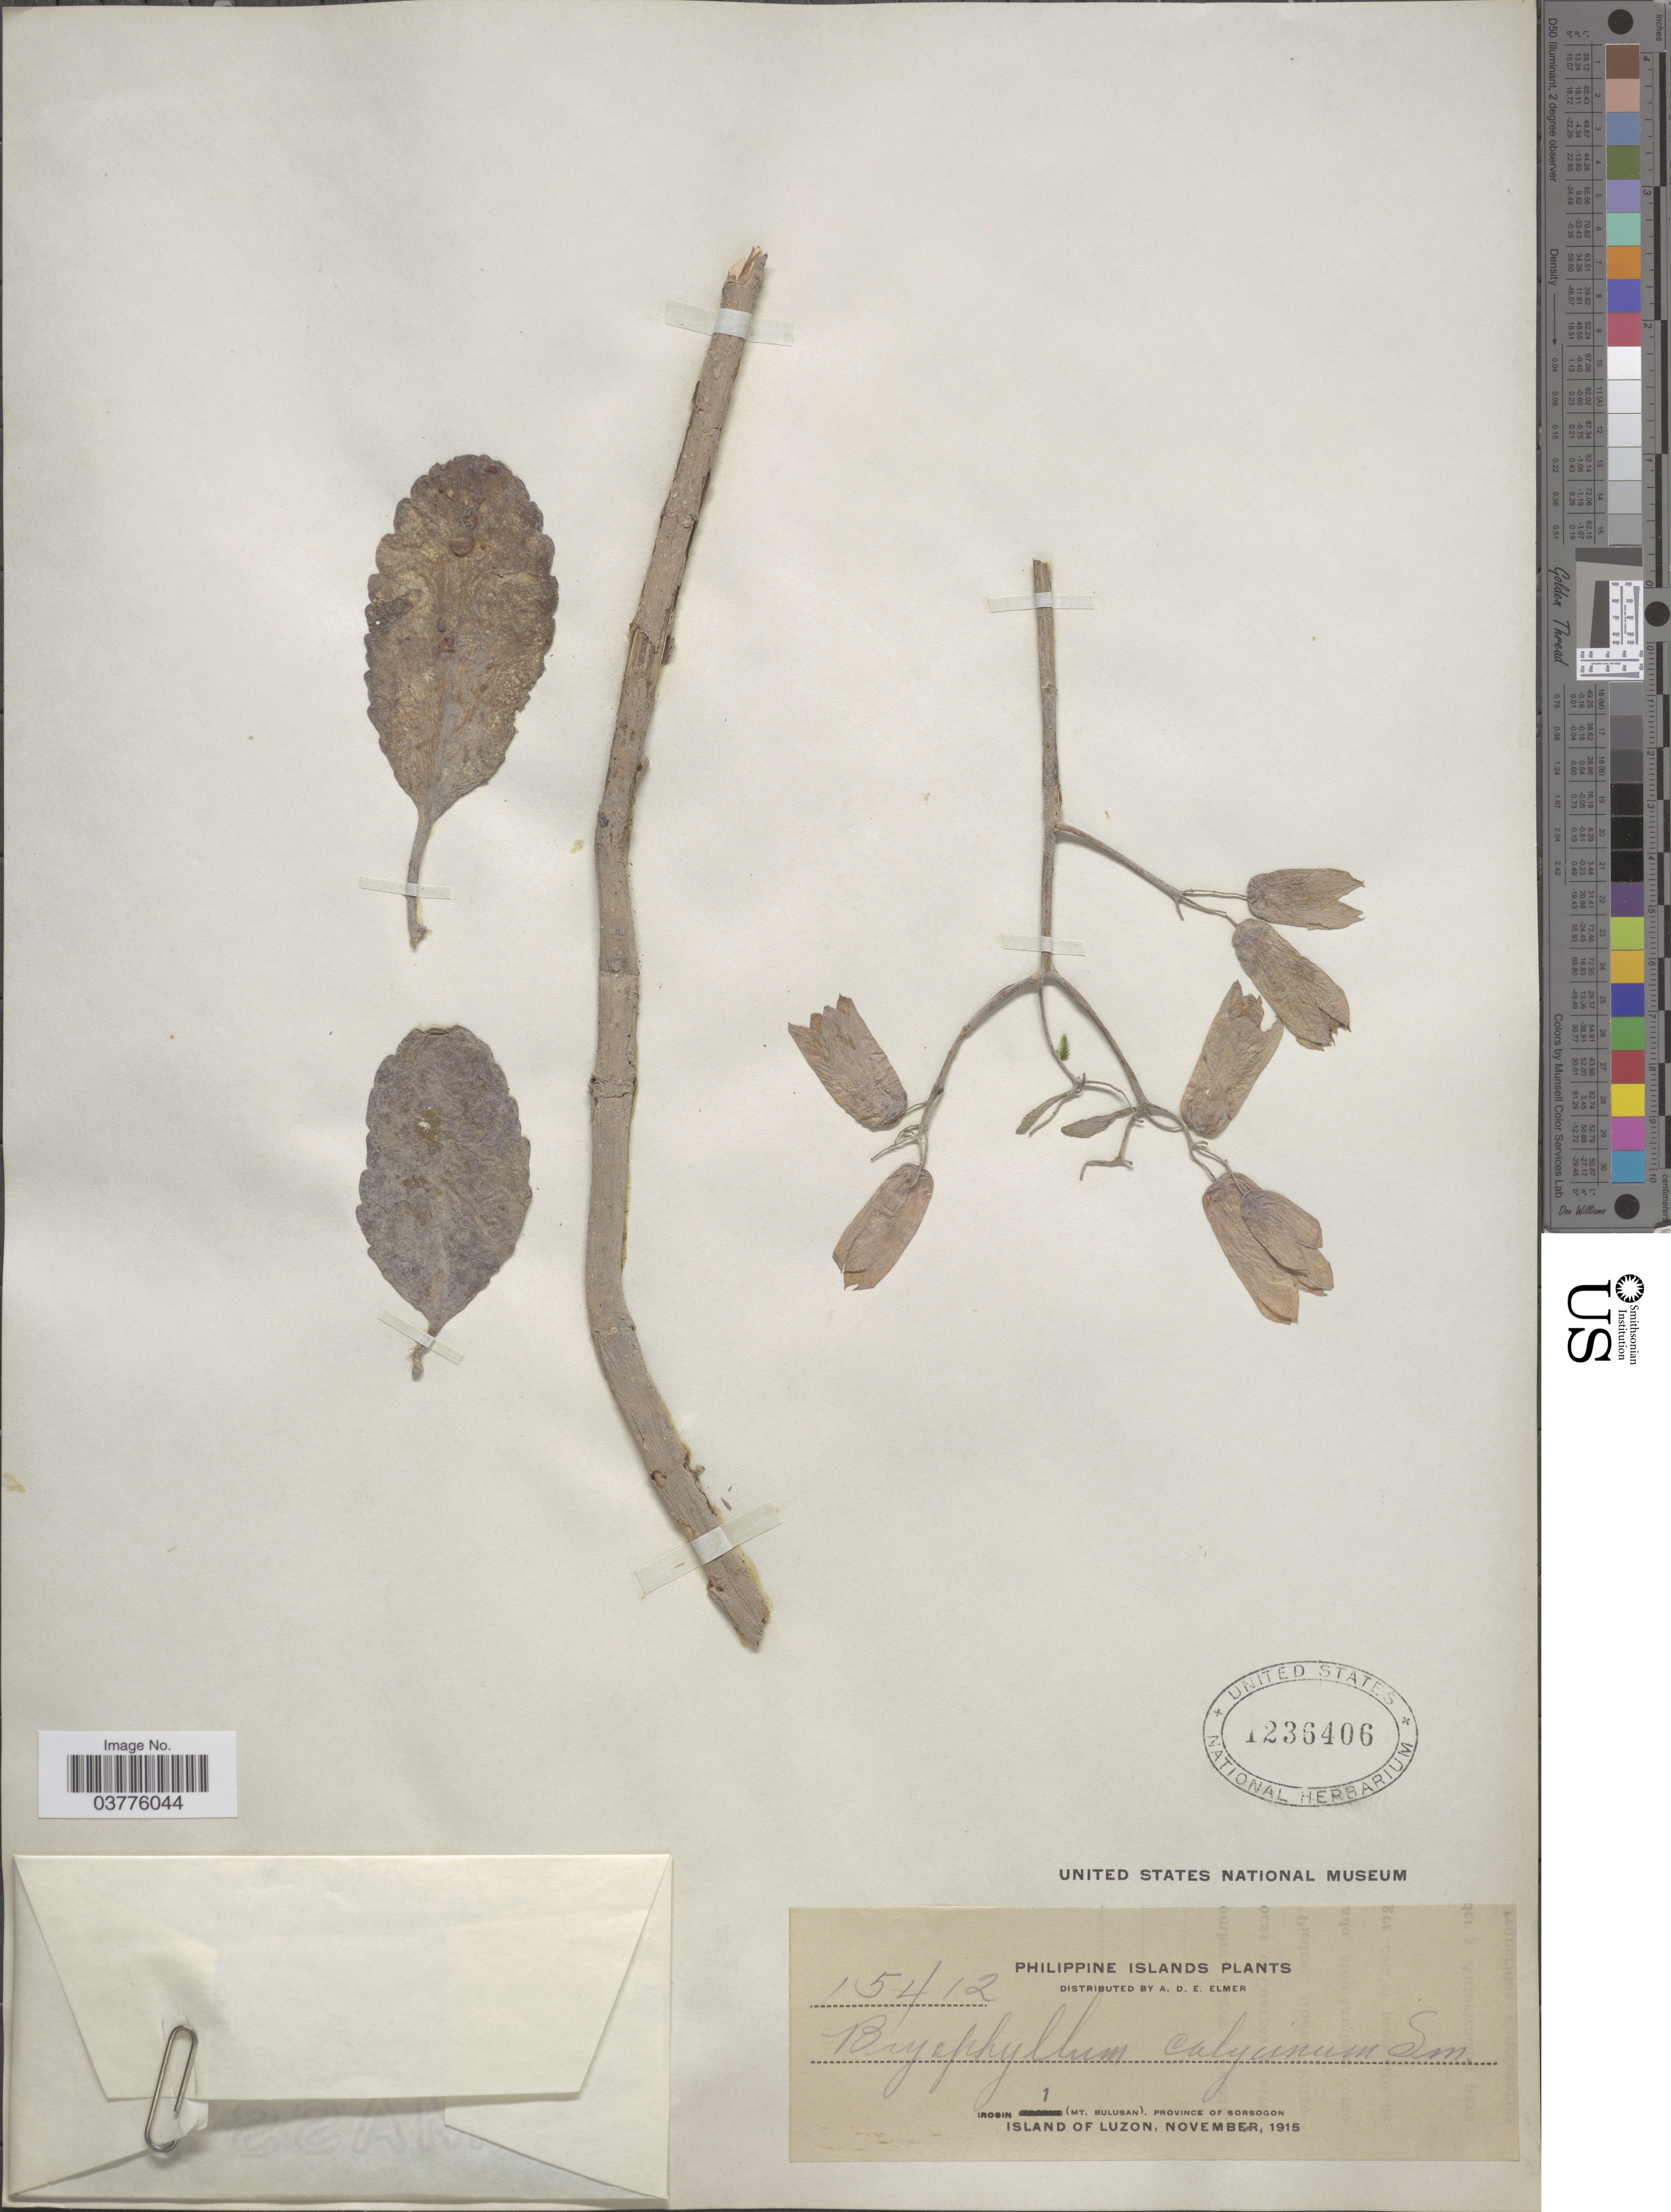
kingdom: Plantae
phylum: Tracheophyta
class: Magnoliopsida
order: Saxifragales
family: Crassulaceae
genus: Kalanchoe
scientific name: Kalanchoe pinnata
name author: (Lam.) Pers.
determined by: Strong, Mark T., (BOT), Smithsonian Institution - National Museum of Natural History (UNITED STATES)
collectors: A. D. E. Elmer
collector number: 15412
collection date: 1915-11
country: Philippines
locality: Irosin (Mt. Bulusan), Province of Sorsogon. Island of Luzon.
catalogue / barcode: US 1236406